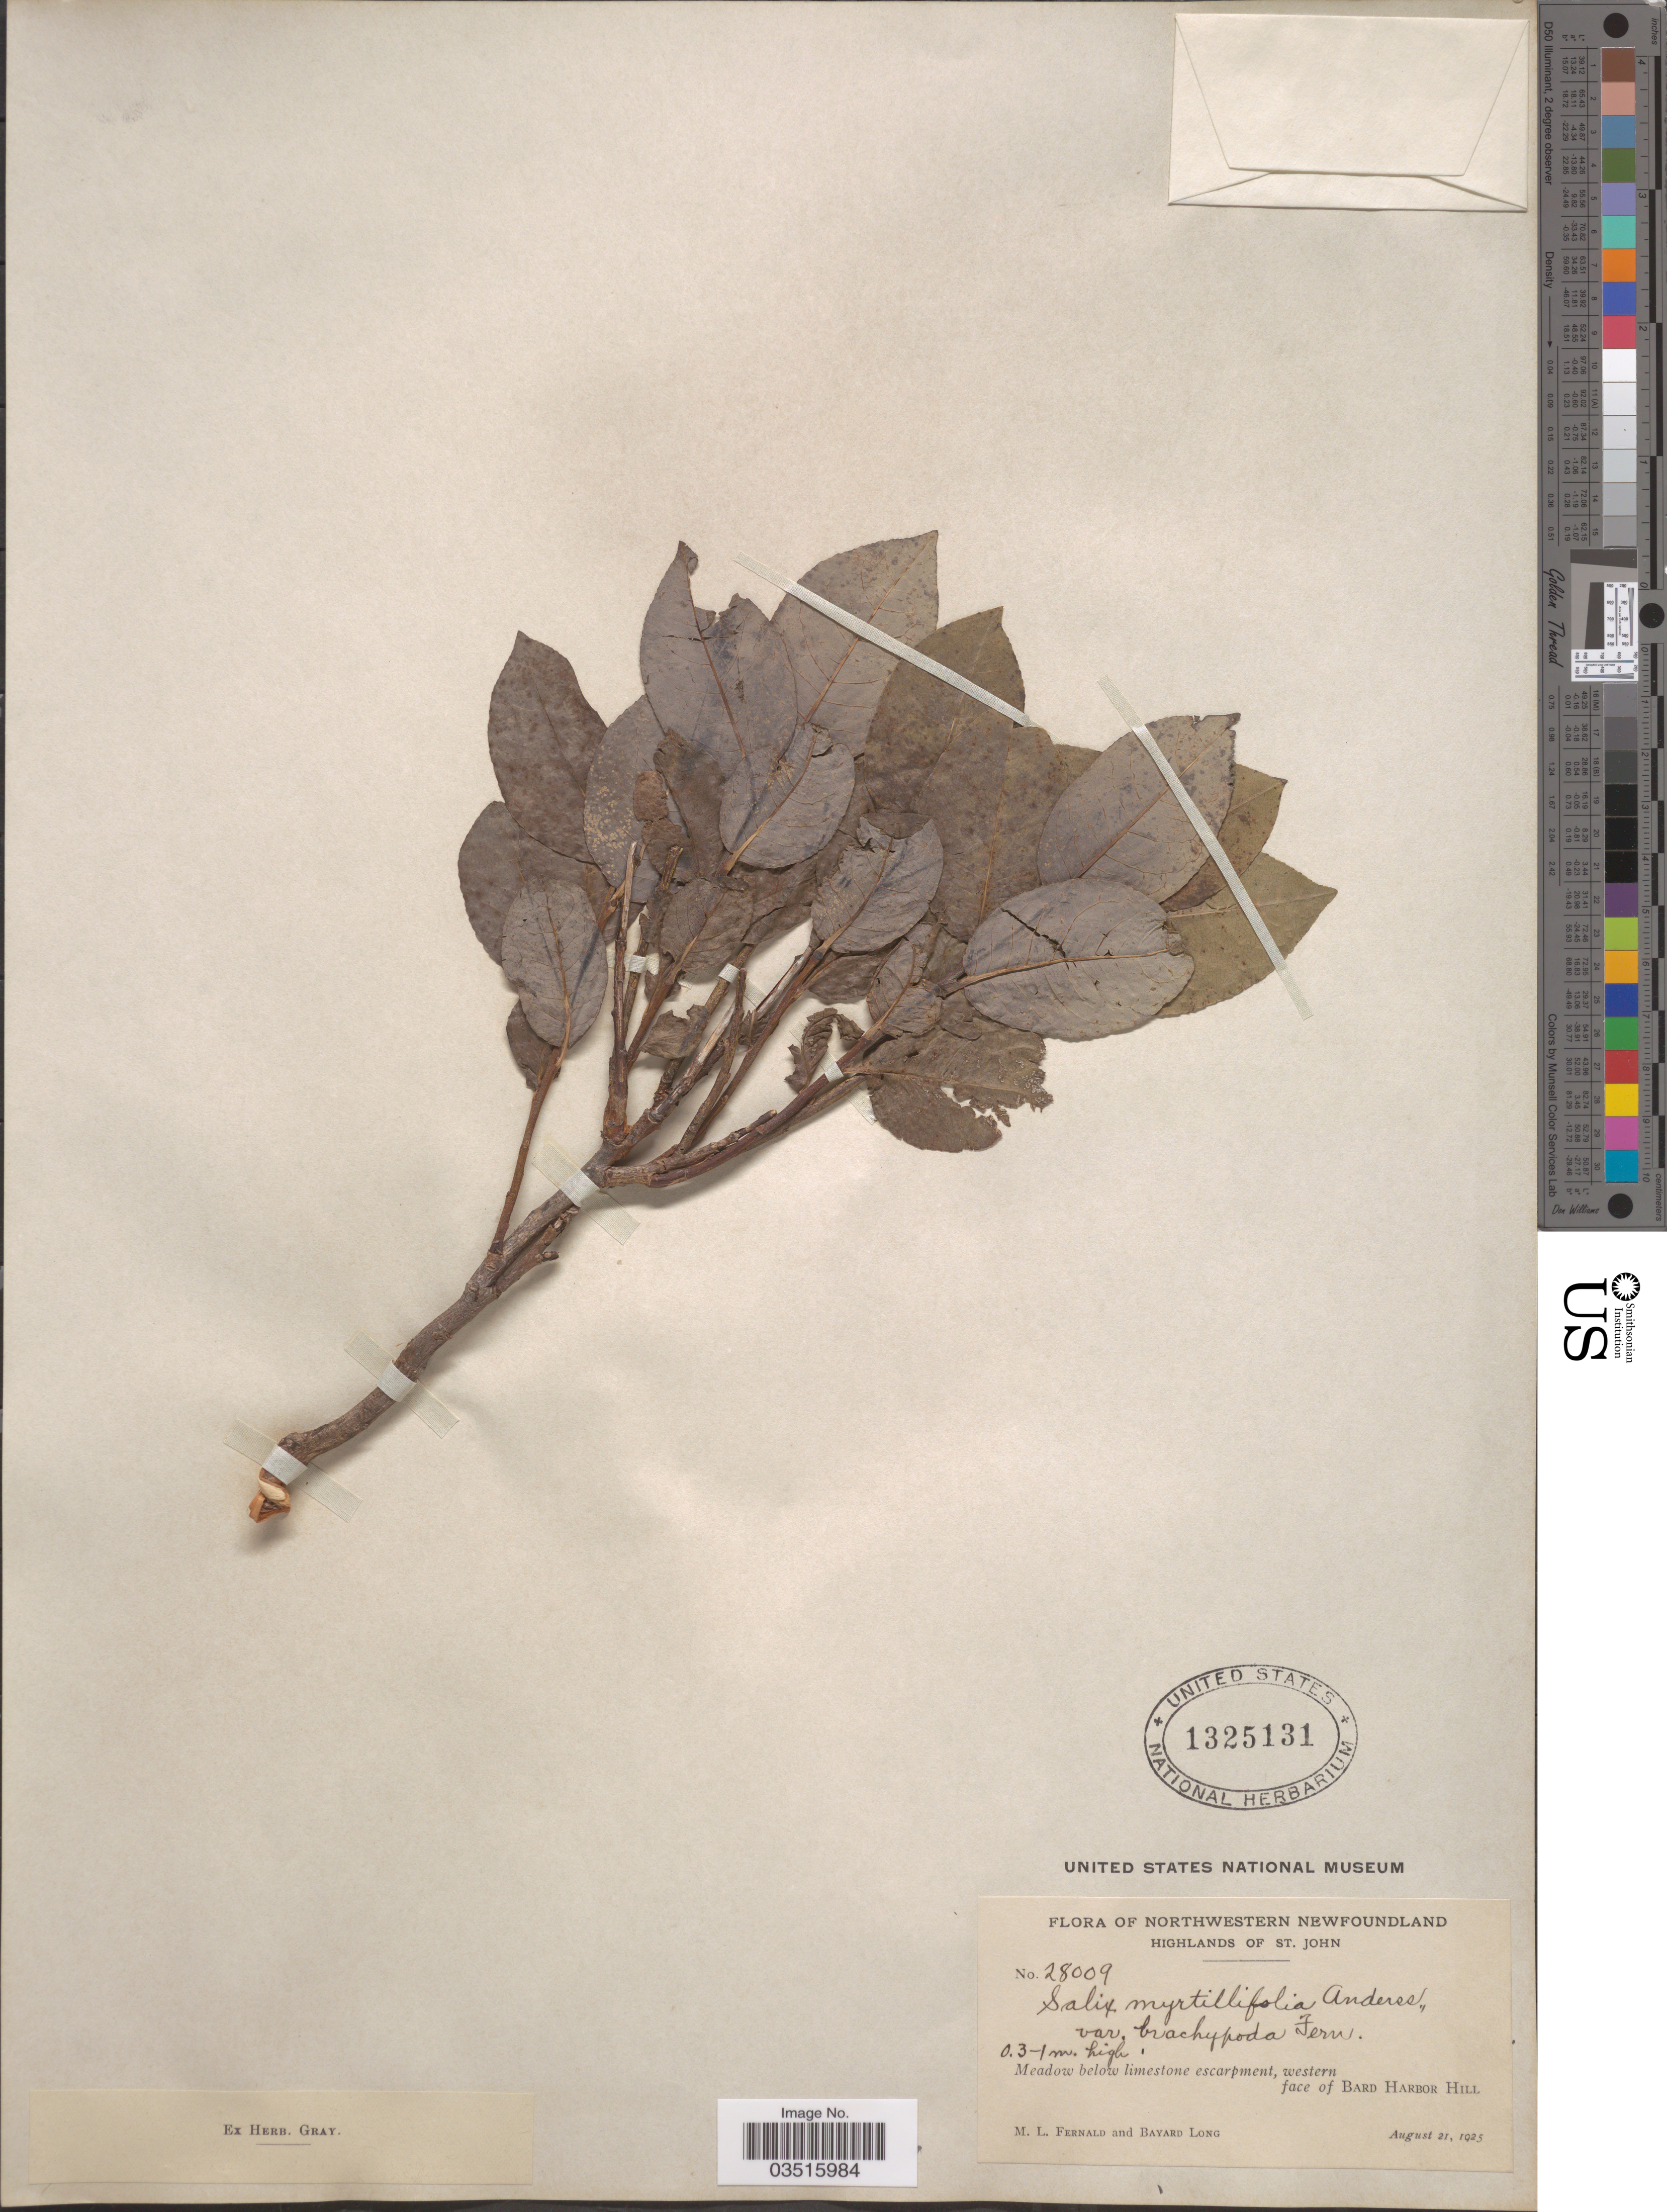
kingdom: Plantae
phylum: Tracheophyta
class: Magnoliopsida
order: Malpighiales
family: Salicaceae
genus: Salix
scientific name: Salix myrtillifolia var. brachypoda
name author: Fernald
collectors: M. L. Fernald & B. Long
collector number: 28009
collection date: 1925-08-21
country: Canada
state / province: Newfoundland and Labrador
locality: Northwestern Newfoundland. Highlands of St. John. Western face of Bard Harbor Hill.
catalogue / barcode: US 1325131